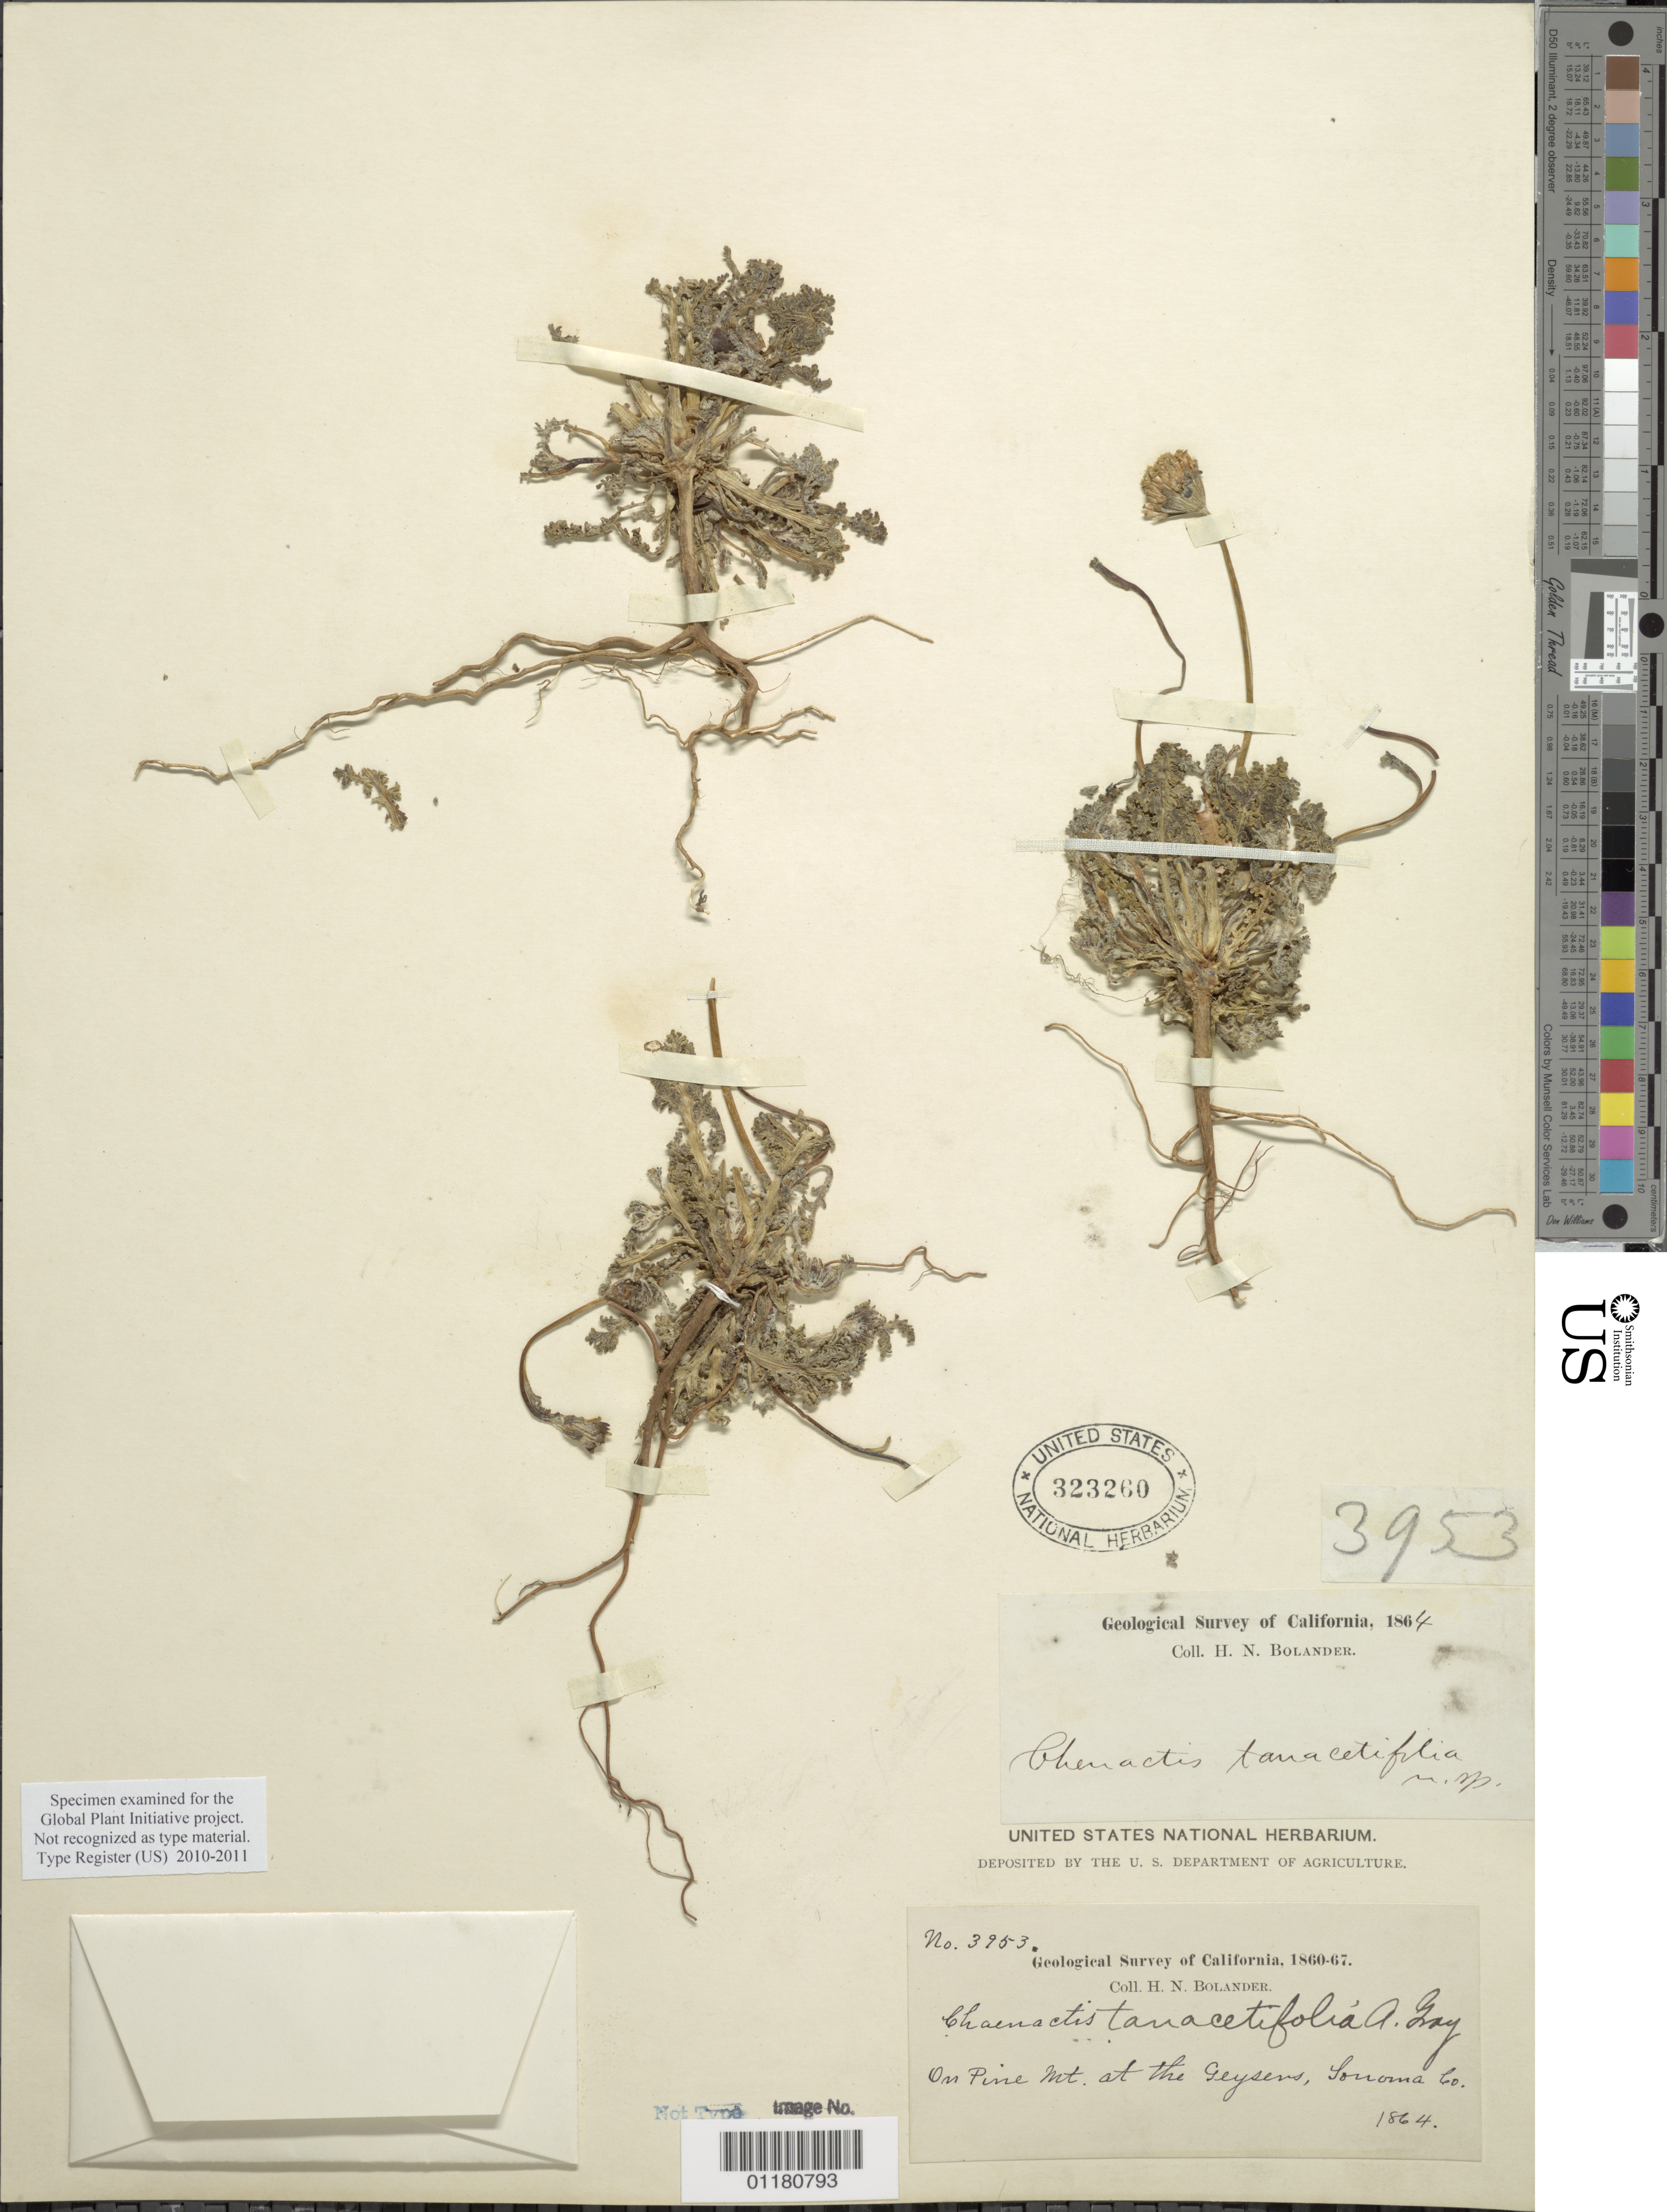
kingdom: Plantae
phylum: Tracheophyta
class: Magnoliopsida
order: Asterales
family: Asteraceae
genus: Chaenactis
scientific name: Chaenactis tanacetifolia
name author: A. Gray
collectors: H. Bolander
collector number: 3953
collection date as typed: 1864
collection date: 1864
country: United States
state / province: California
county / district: Sonoma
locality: Pine Mt., near the Geysers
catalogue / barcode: US 323260